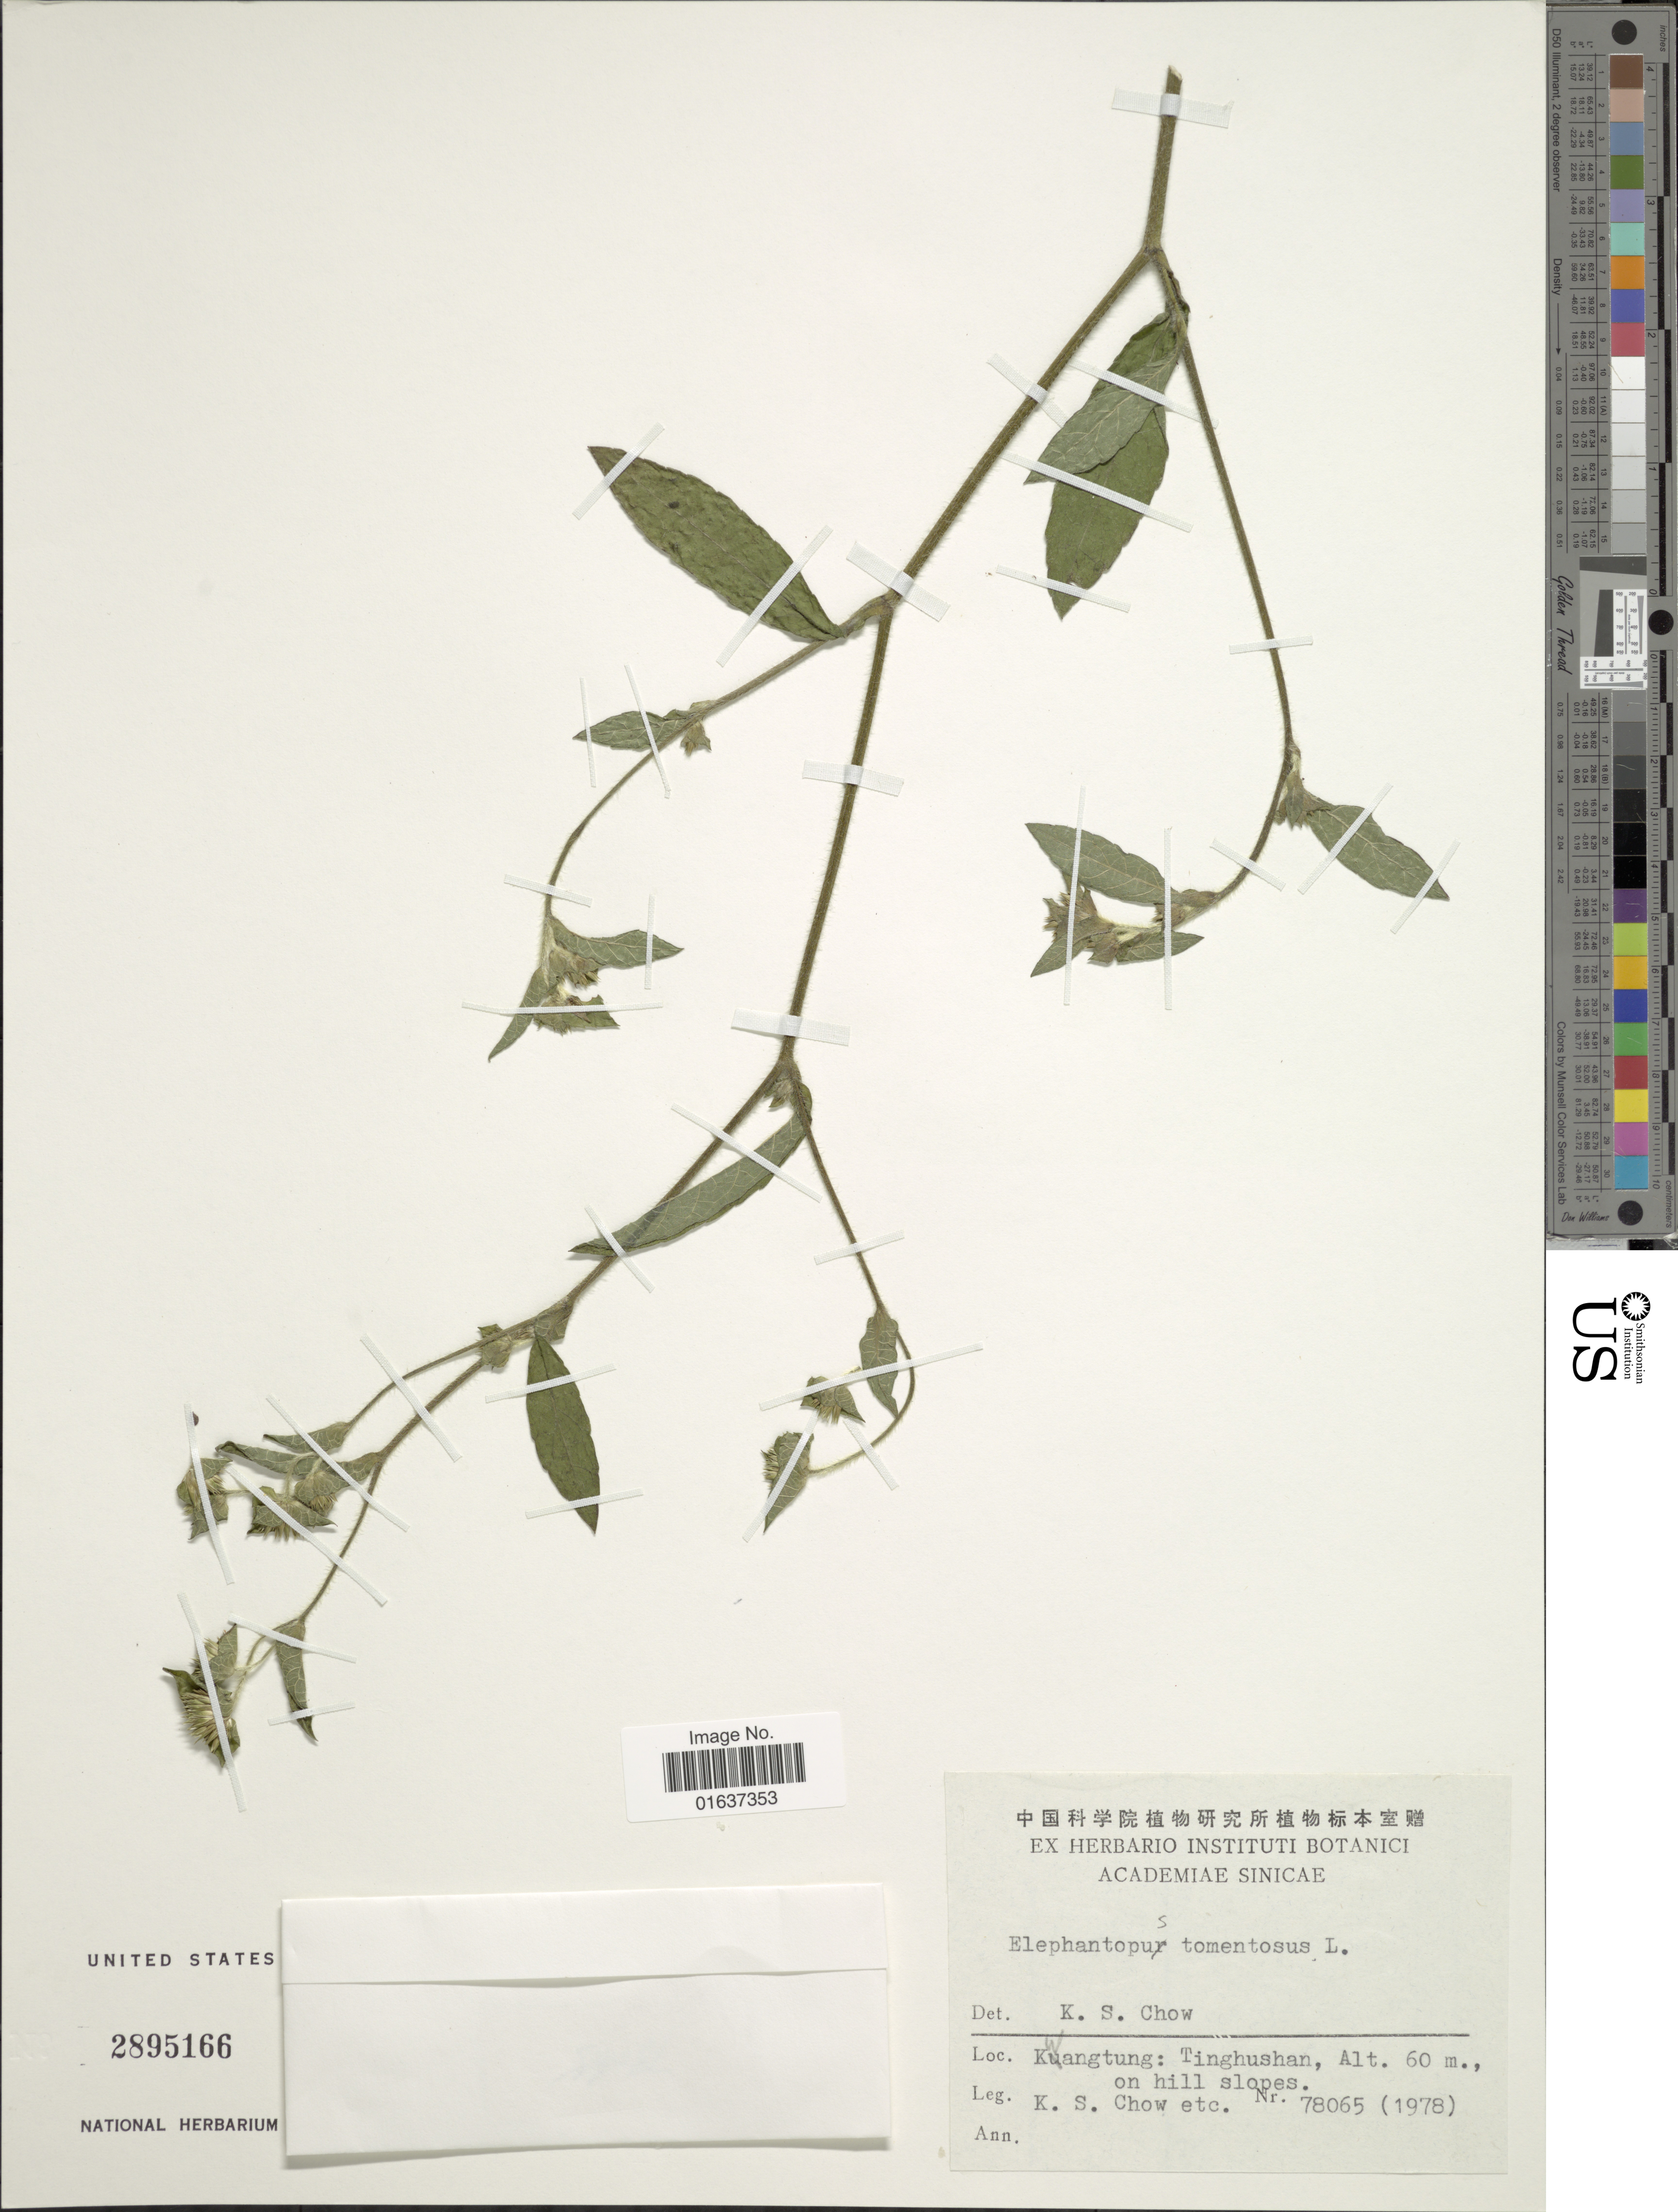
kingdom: Plantae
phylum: Tracheophyta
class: Magnoliopsida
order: Asterales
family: Asteraceae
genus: Elephantopus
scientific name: Elephantopus tomentosus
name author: L.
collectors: K. S. Chow & et al.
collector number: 78065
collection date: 1978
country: China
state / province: Guangdong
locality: Kwangtung: Tingushan on hill slopes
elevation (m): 60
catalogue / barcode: US 2895166